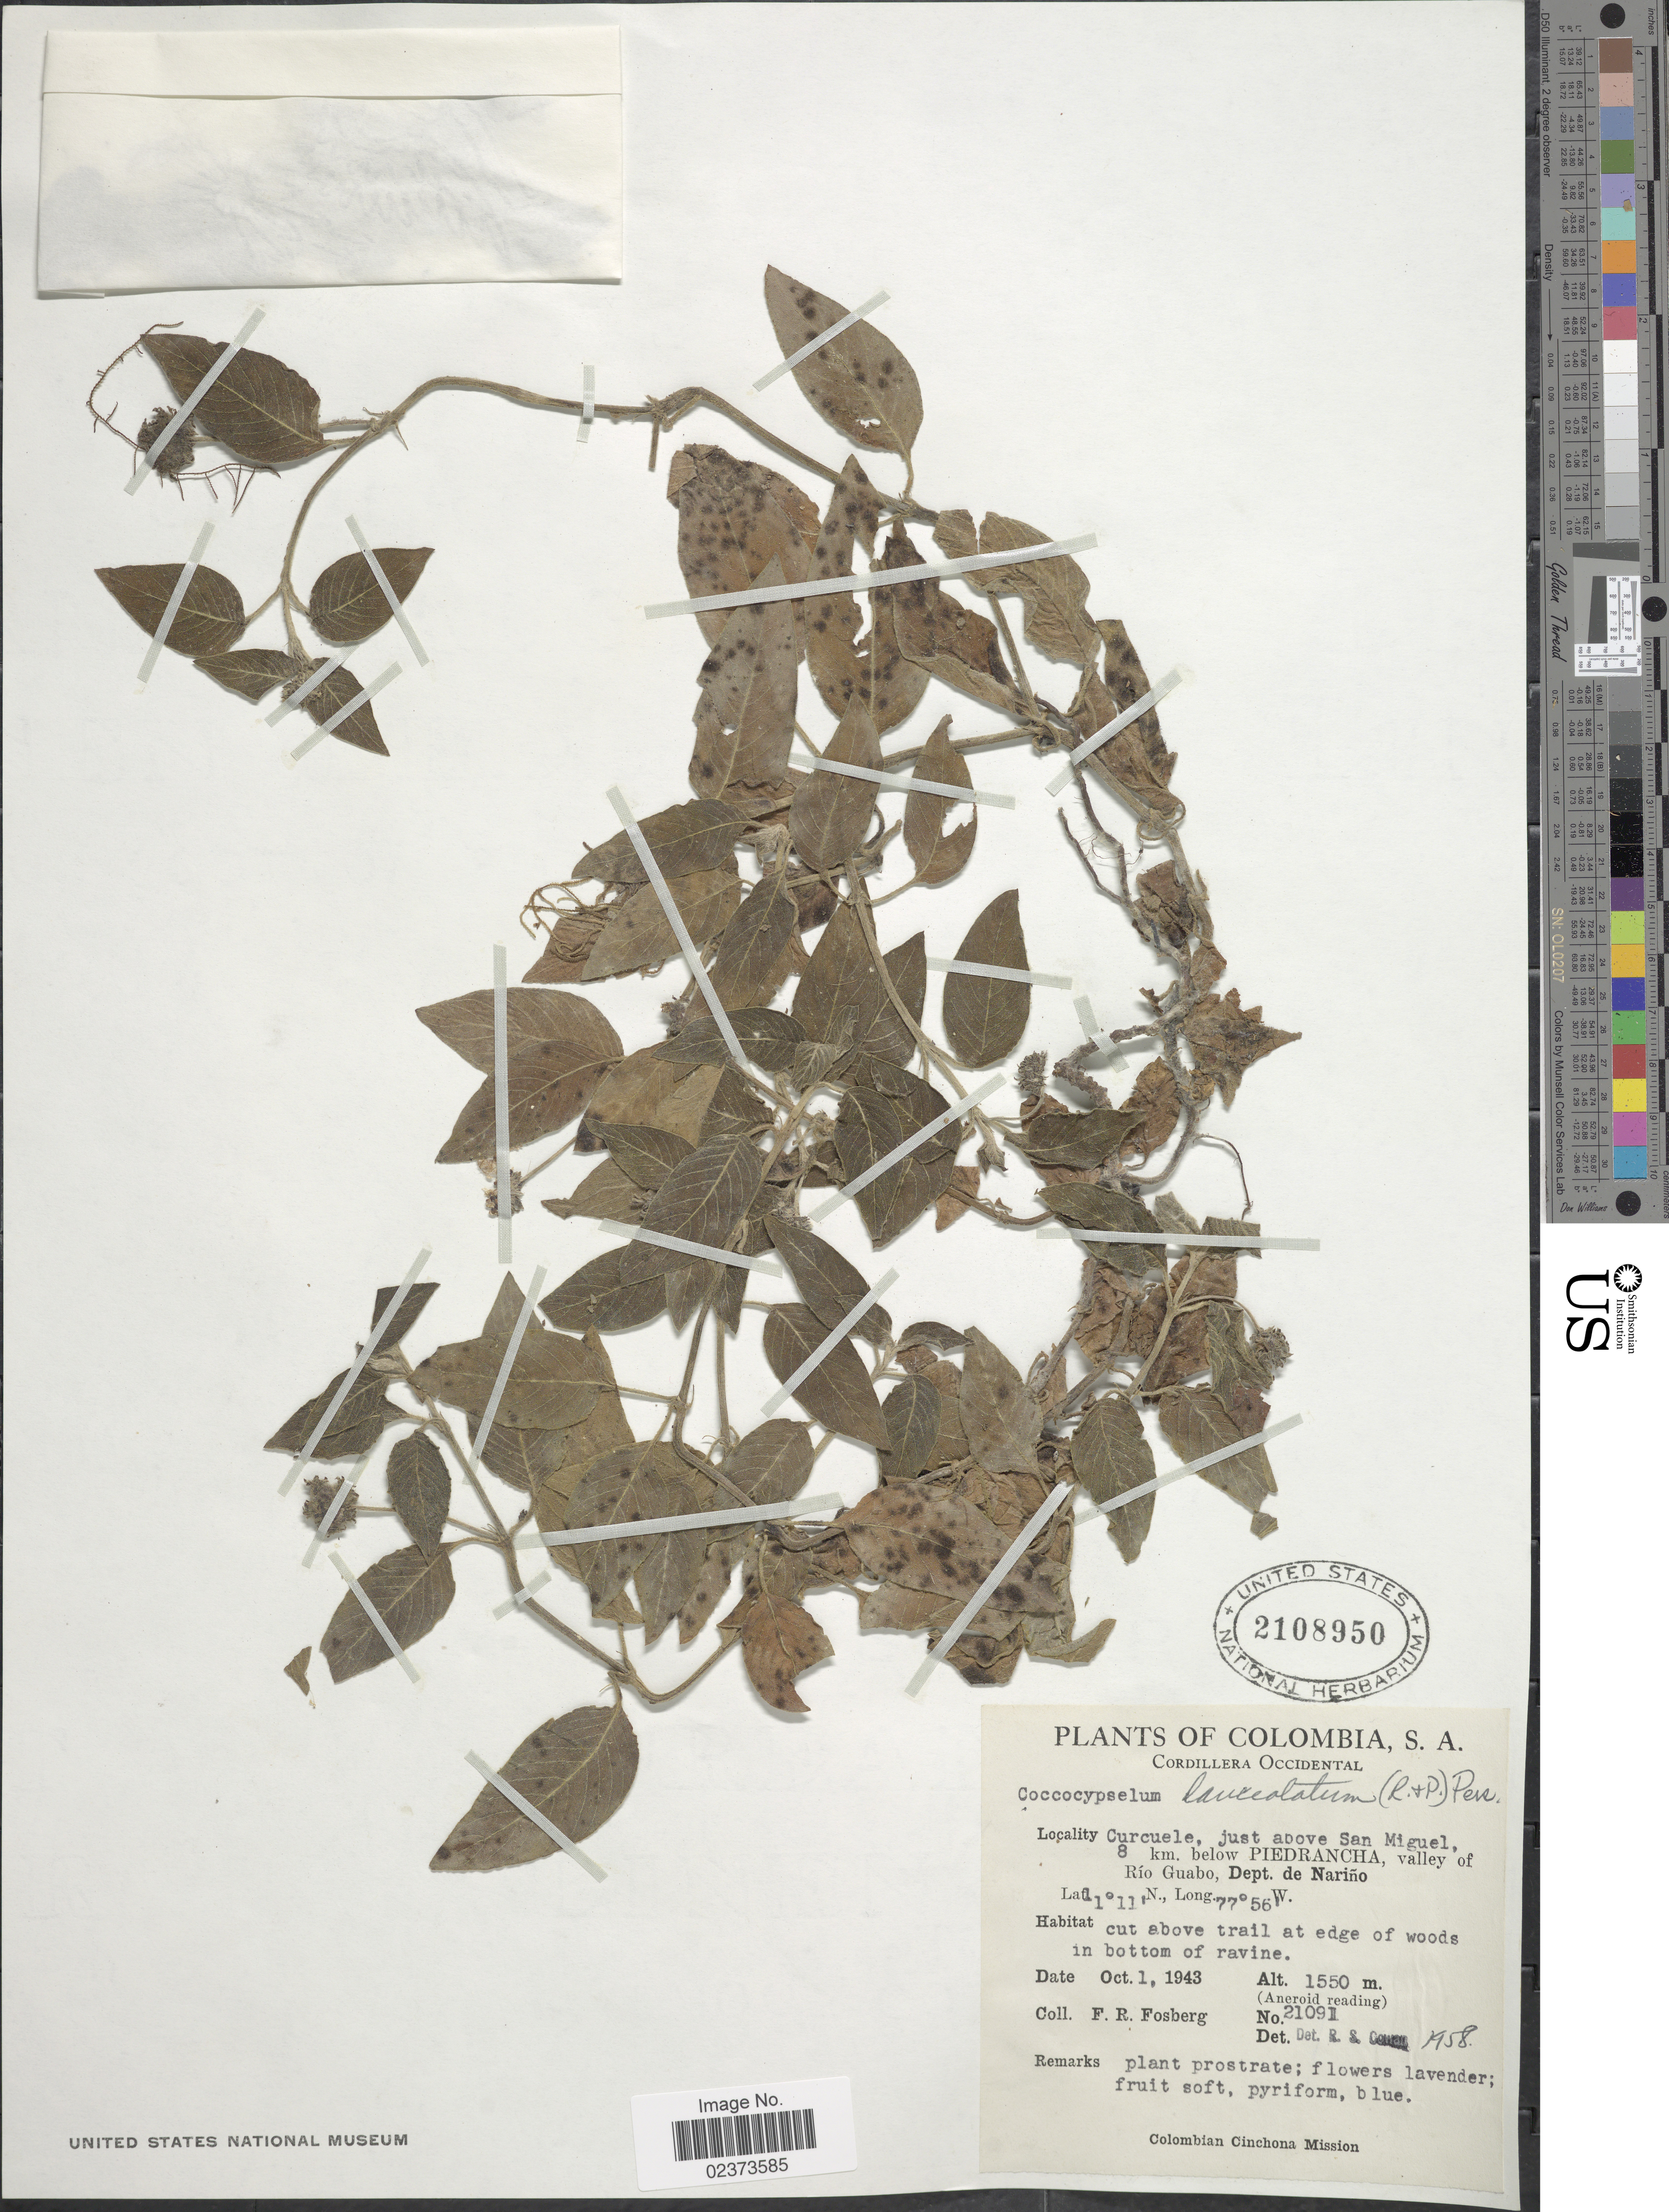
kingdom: Plantae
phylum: Tracheophyta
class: Magnoliopsida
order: Gentianales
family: Rubiaceae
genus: Coccocypselum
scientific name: Coccocypselum lanceolatum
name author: (Ruiz & Pav.) Pers.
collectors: F. R. Fosberg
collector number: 21091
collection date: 1943-10-01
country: Colombia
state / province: Nariño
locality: Cordillera Occidental, Curcuele, just above San Miguel, 8 km below Piedrancha, valley of Rio Guabo, Dept de Nariño, cut above trail at edge of woods in bottom of ravine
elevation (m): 1550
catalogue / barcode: US 2108950